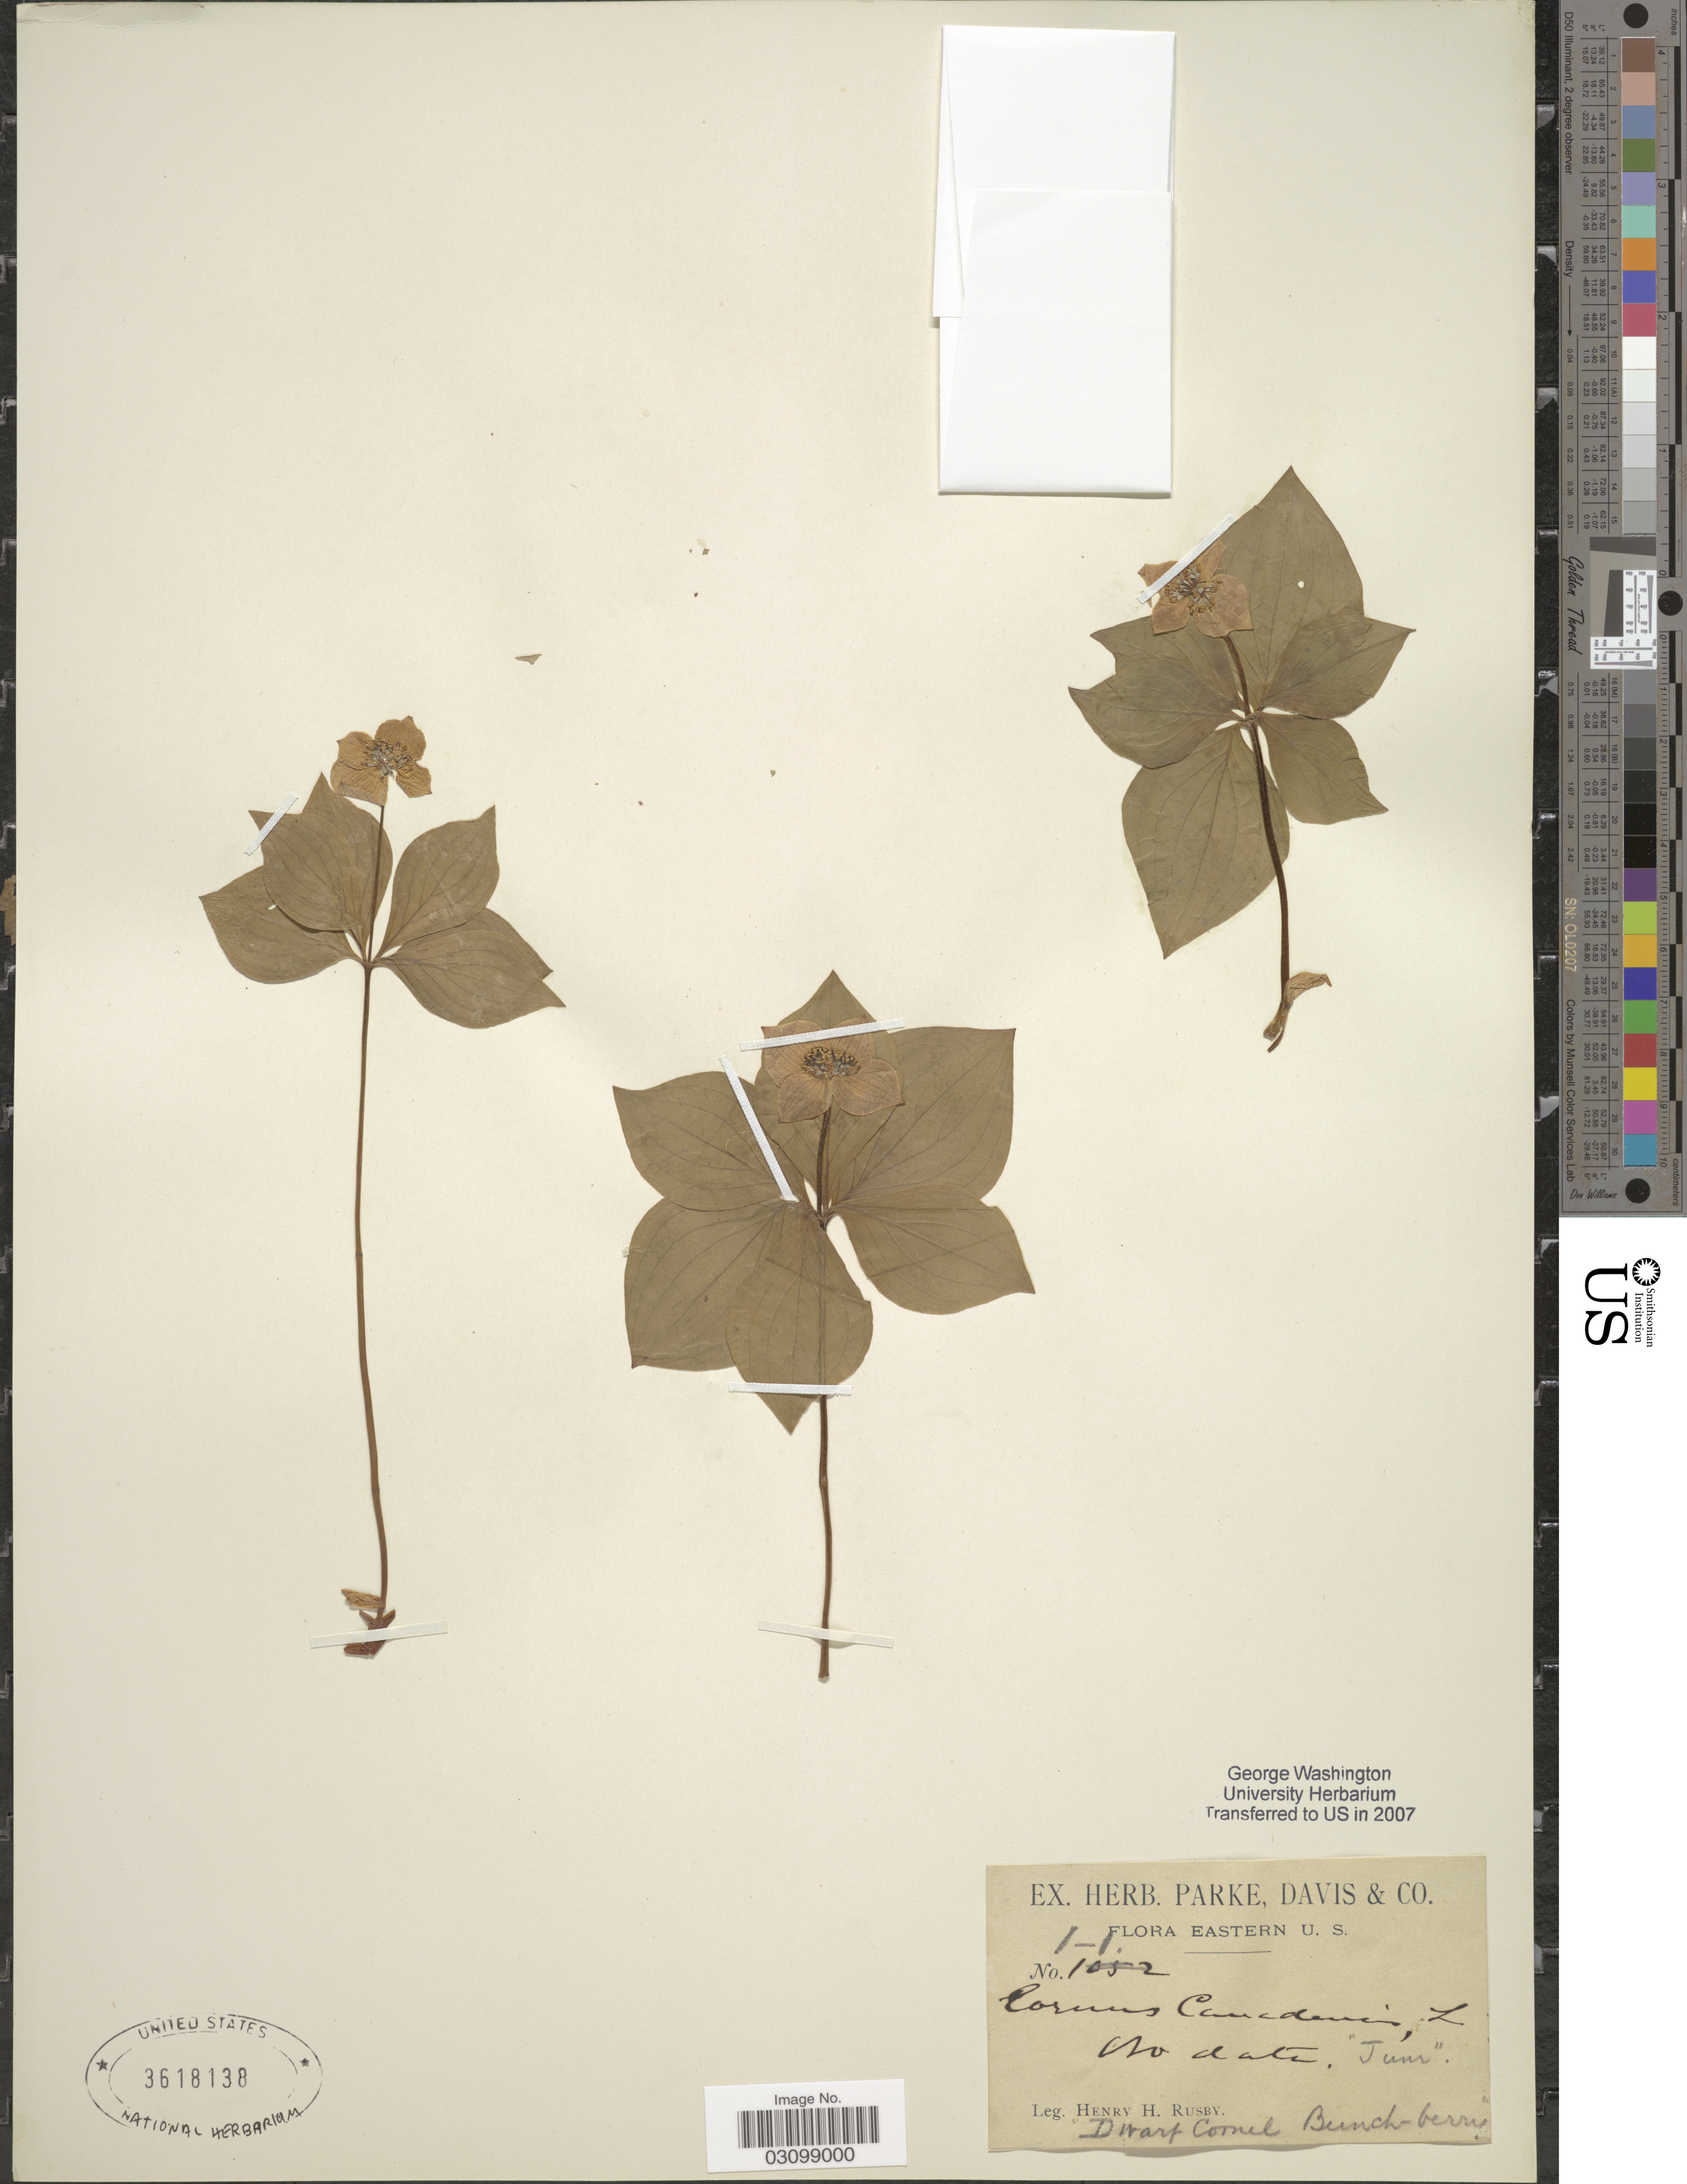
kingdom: Plantae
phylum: Tracheophyta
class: Magnoliopsida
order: Cornales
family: Cornaceae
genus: Cornus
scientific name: Cornus sp.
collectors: H. H. Rusby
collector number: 1-1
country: United States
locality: Eastern U.S.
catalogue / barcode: US 3618138